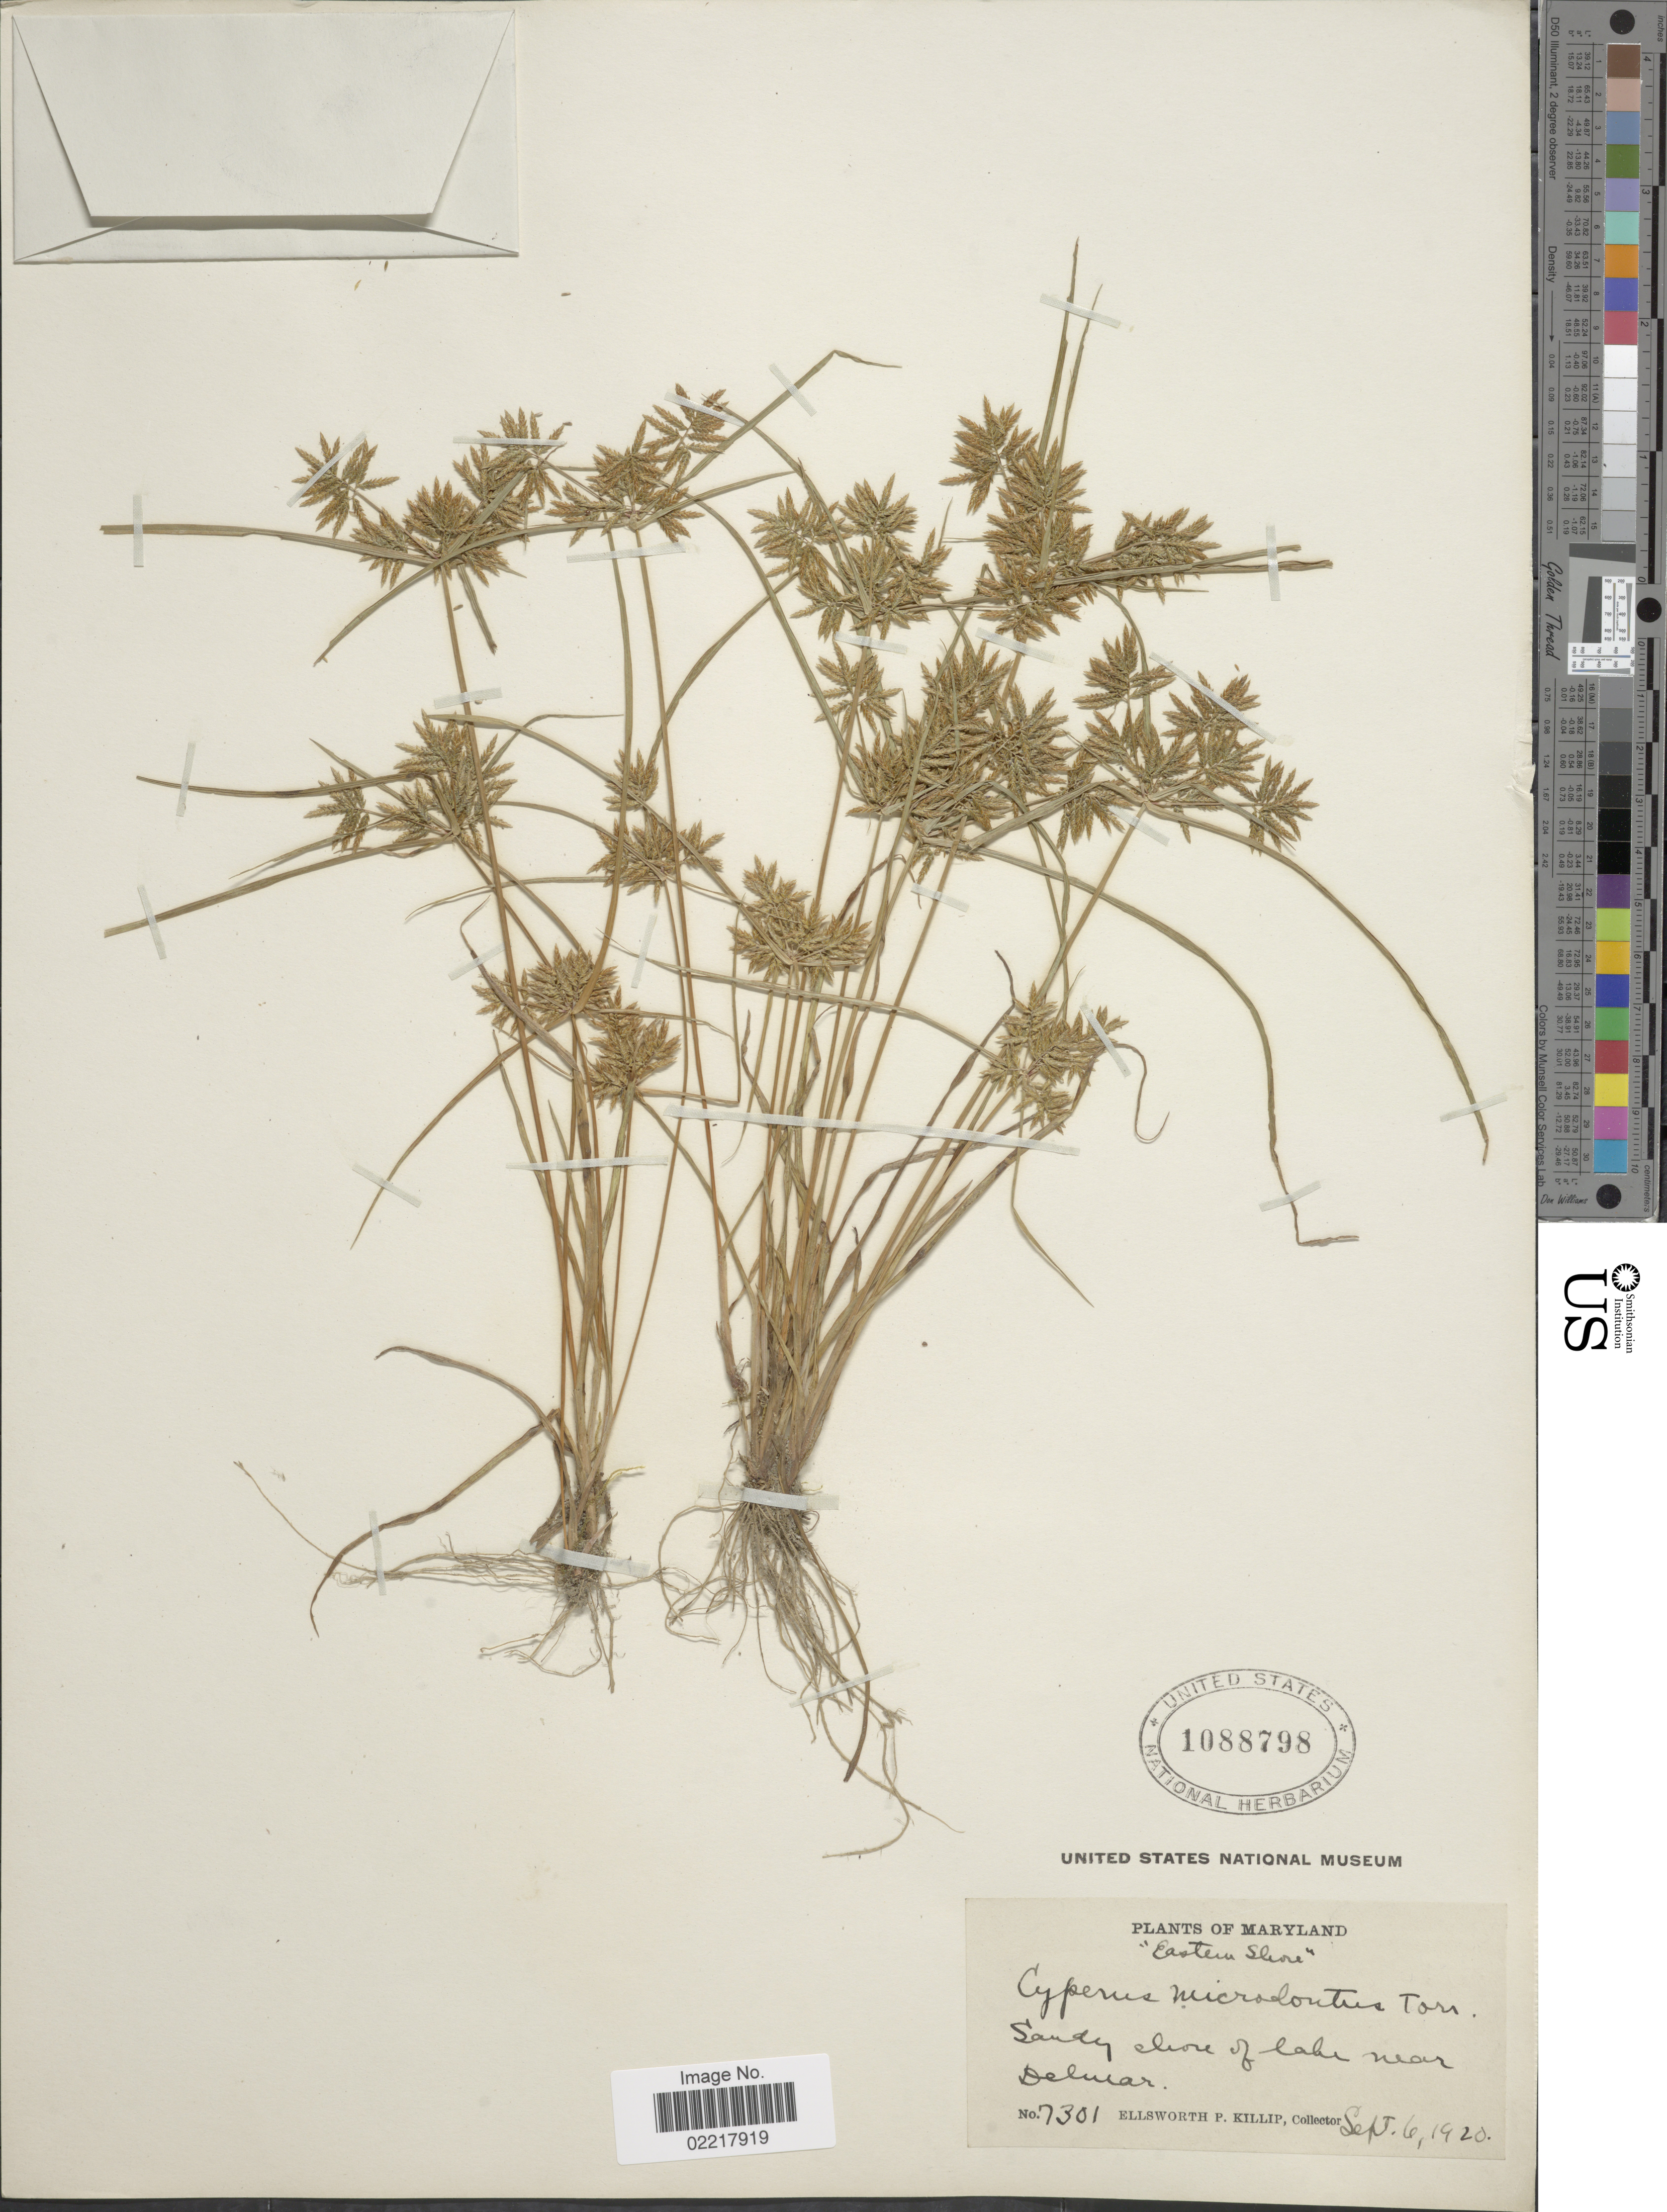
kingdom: Plantae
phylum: Tracheophyta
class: Liliopsida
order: Poales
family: Cyperaceae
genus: Cyperus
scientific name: Cyperus polystachyos var. texensis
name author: (Torr.) Fernald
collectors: E. P. Killip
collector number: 7301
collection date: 1920-09-06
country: United States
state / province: Maryland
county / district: Wicomico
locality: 'Eastern Shore', Sandy shore of lake near Delmar.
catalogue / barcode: US 1088798